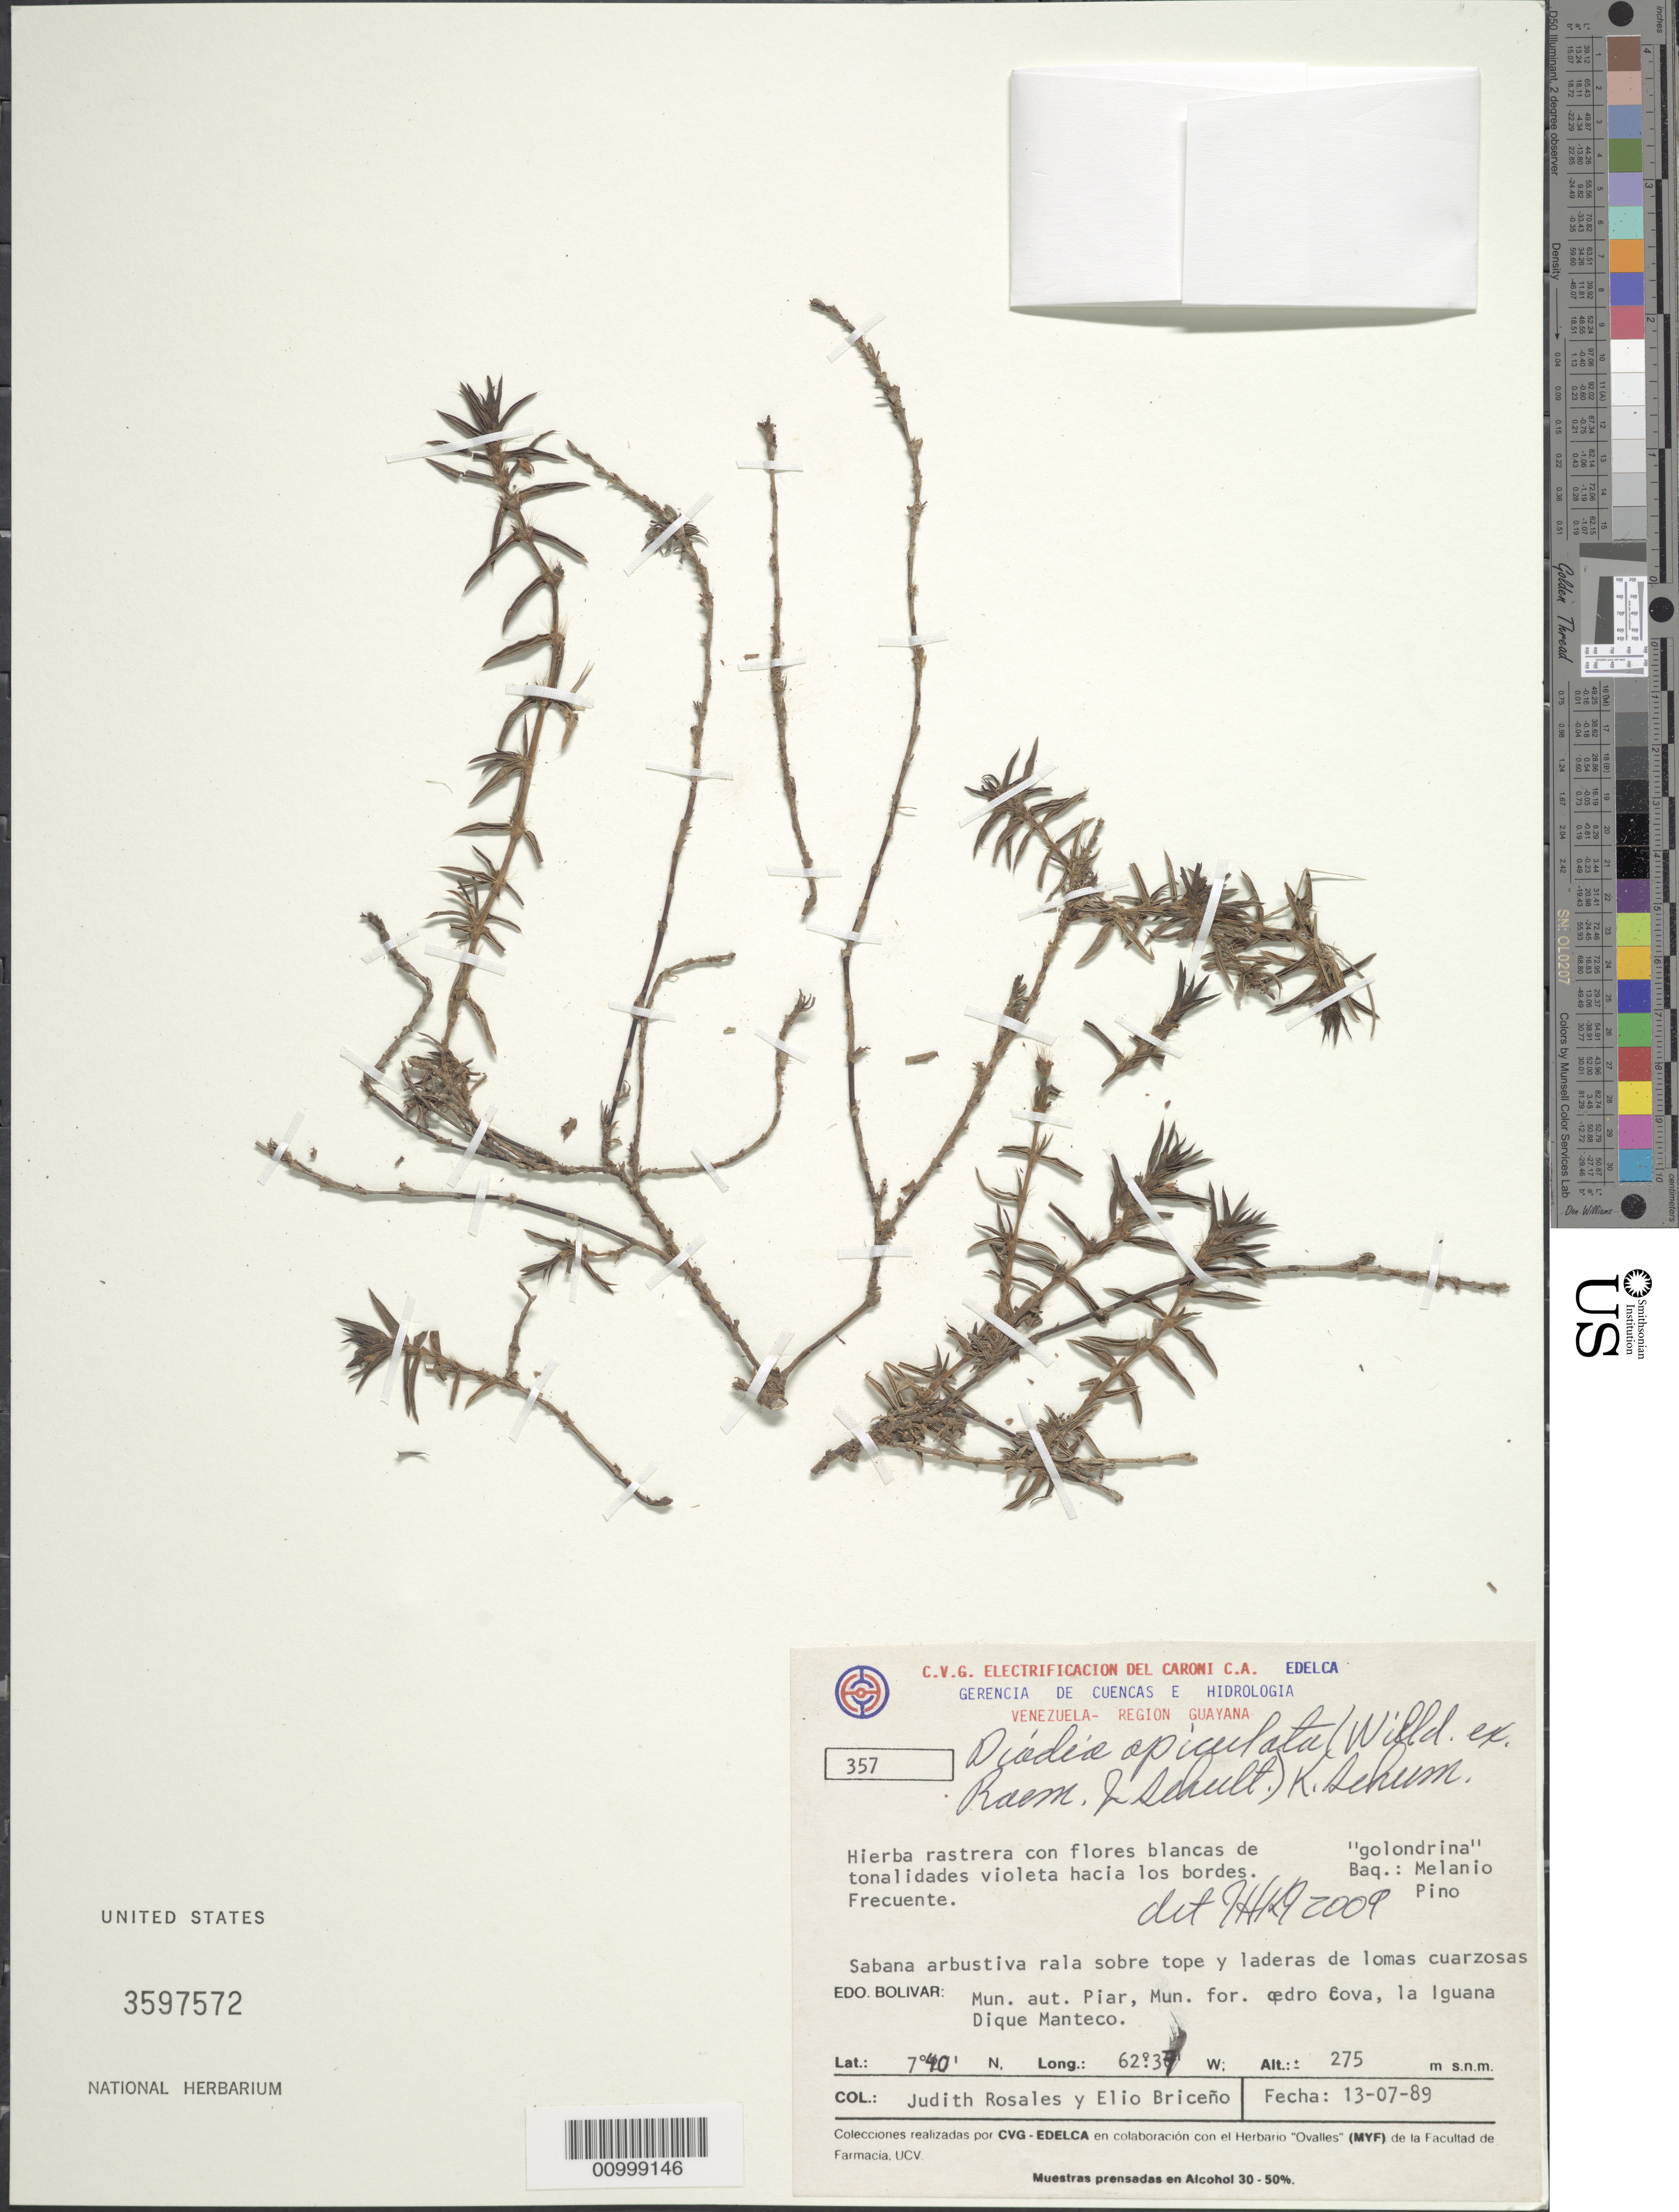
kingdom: Plantae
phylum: Tracheophyta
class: Magnoliopsida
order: Gentianales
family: Rubiaceae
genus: Diodia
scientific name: Diodia apiculata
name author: (Willd. ex Roem. & Schult.) K. Schum.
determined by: Kirkbride, J. H.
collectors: J. Rosales & E. Briceno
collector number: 357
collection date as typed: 13-Jul-89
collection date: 1989-07-13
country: Venezuela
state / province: Bolívar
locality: Mun. aut. Piar, Mun. for. Pedro Cova, la Iguana Dique Manteco.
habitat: Sabana arbustiva rala sobre tope y laderas de lomas cuarzosas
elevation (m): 275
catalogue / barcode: US 3597572